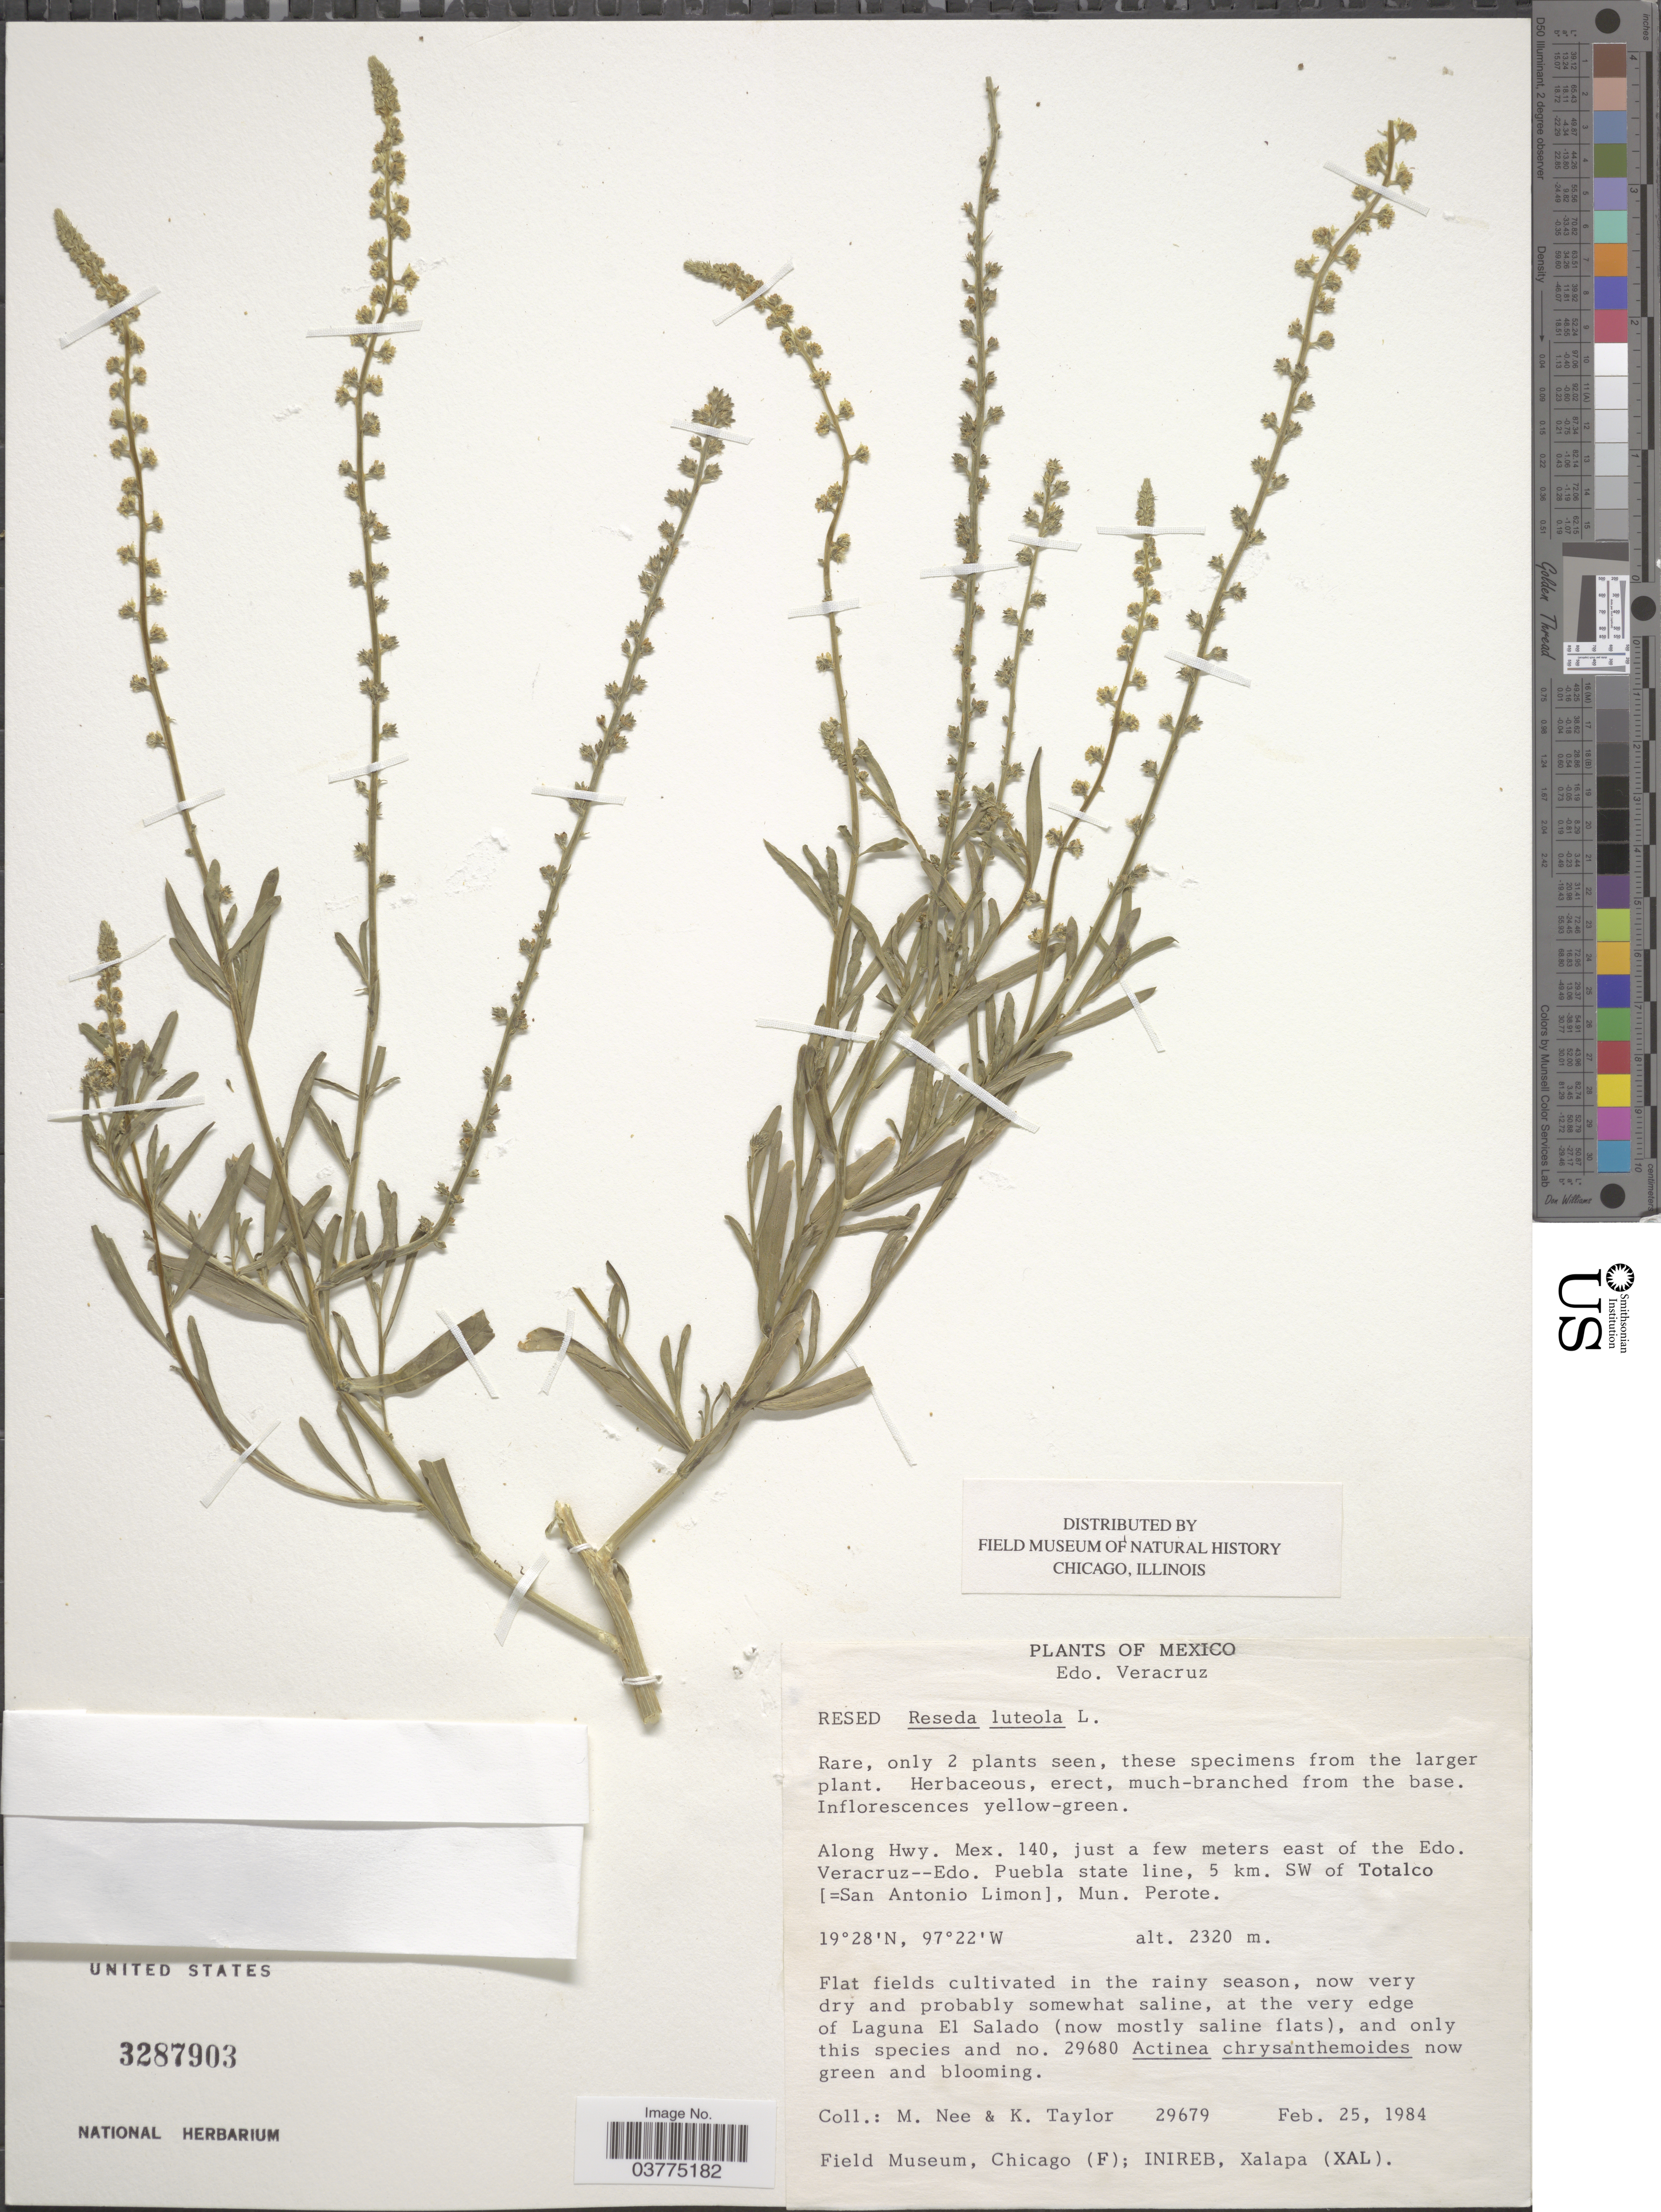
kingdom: Plantae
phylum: Tracheophyta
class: Magnoliopsida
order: Brassicales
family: Resedaceae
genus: Reseda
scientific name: Reseda luteola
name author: L.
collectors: M. Nee & K. Taylor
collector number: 29679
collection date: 1984-02-25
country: Mexico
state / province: Veracruz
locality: Edo. Veracruz. Along Hwy. Mex. 140, just a few meters east of the Edo. Veracruz--Edo. Puebla state line, 5 km. SW of Totalco [=San Antonio Limon], Mun. Perote.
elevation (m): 2320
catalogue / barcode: US 3287903